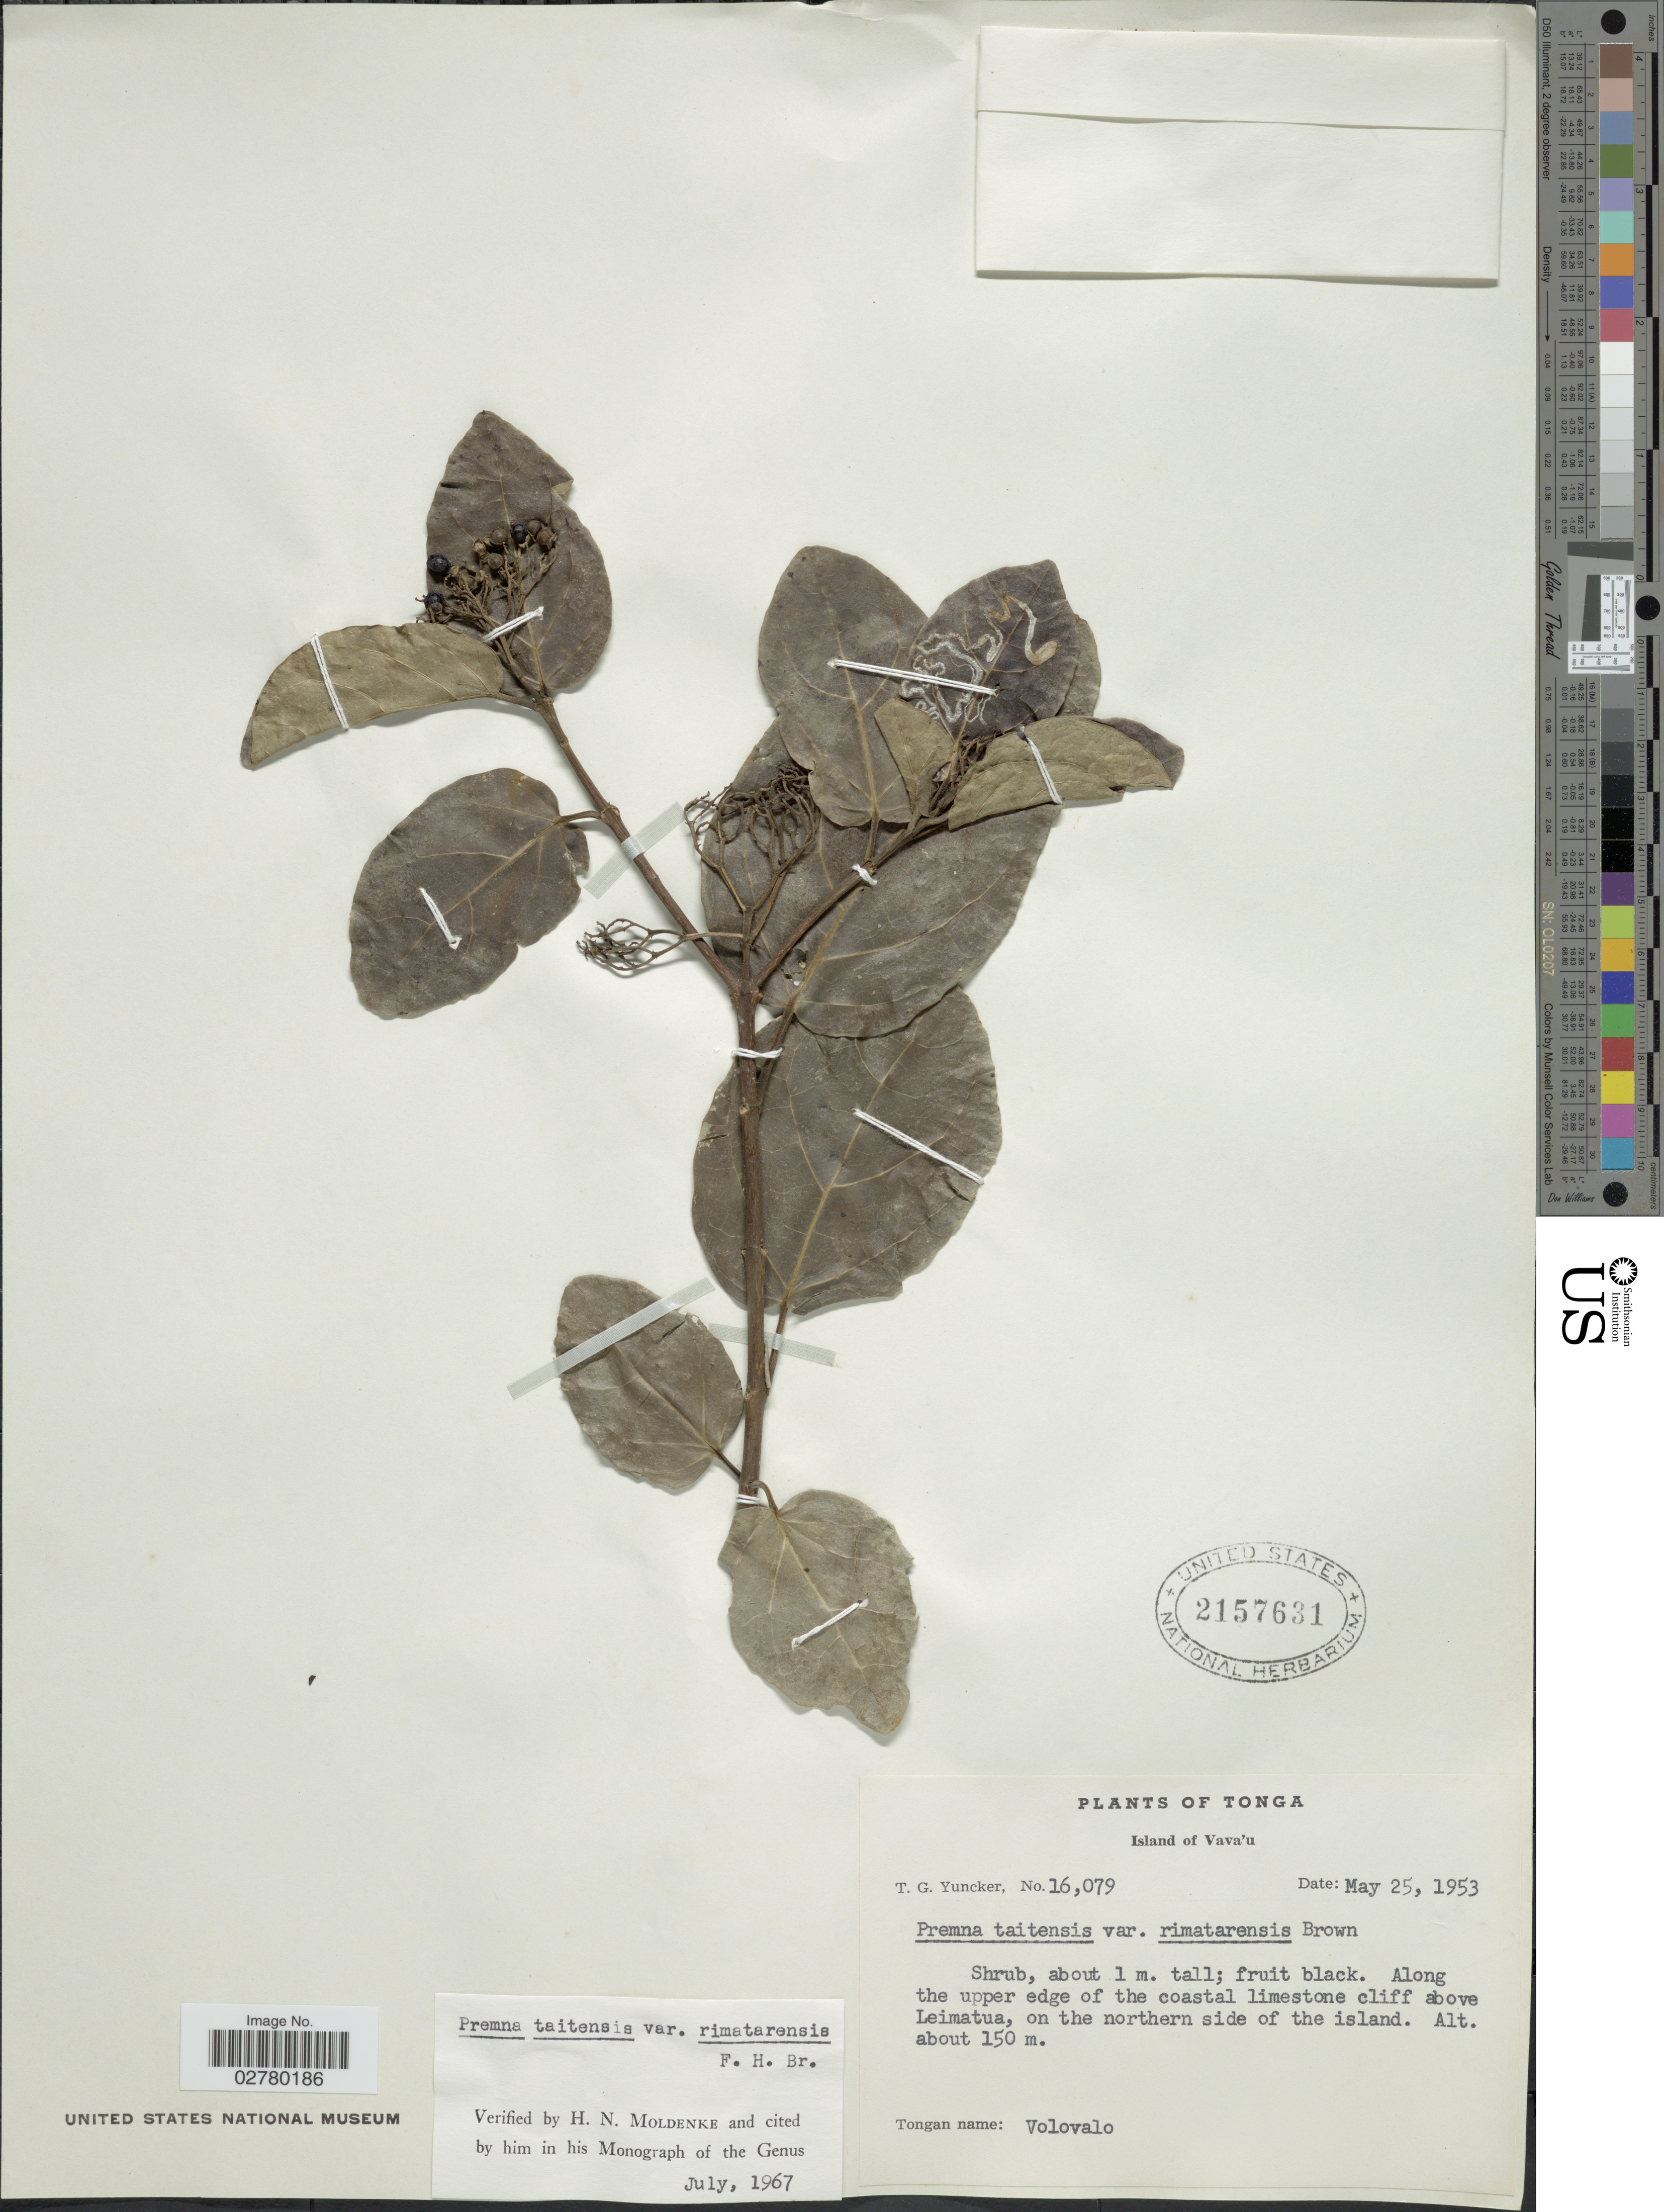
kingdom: Plantae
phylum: Tracheophyta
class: Magnoliopsida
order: Lamiales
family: Lamiaceae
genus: Premna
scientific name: Premna taitensis var. rimatarensis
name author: F. Br.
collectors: T. G. Yuncker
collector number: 16079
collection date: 1953-05-25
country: Tonga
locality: Island of Vava'u. Along the upper edge of the coastal limestone cliff above Leimatua, on the northern side of the island.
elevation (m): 150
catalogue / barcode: US 2157631